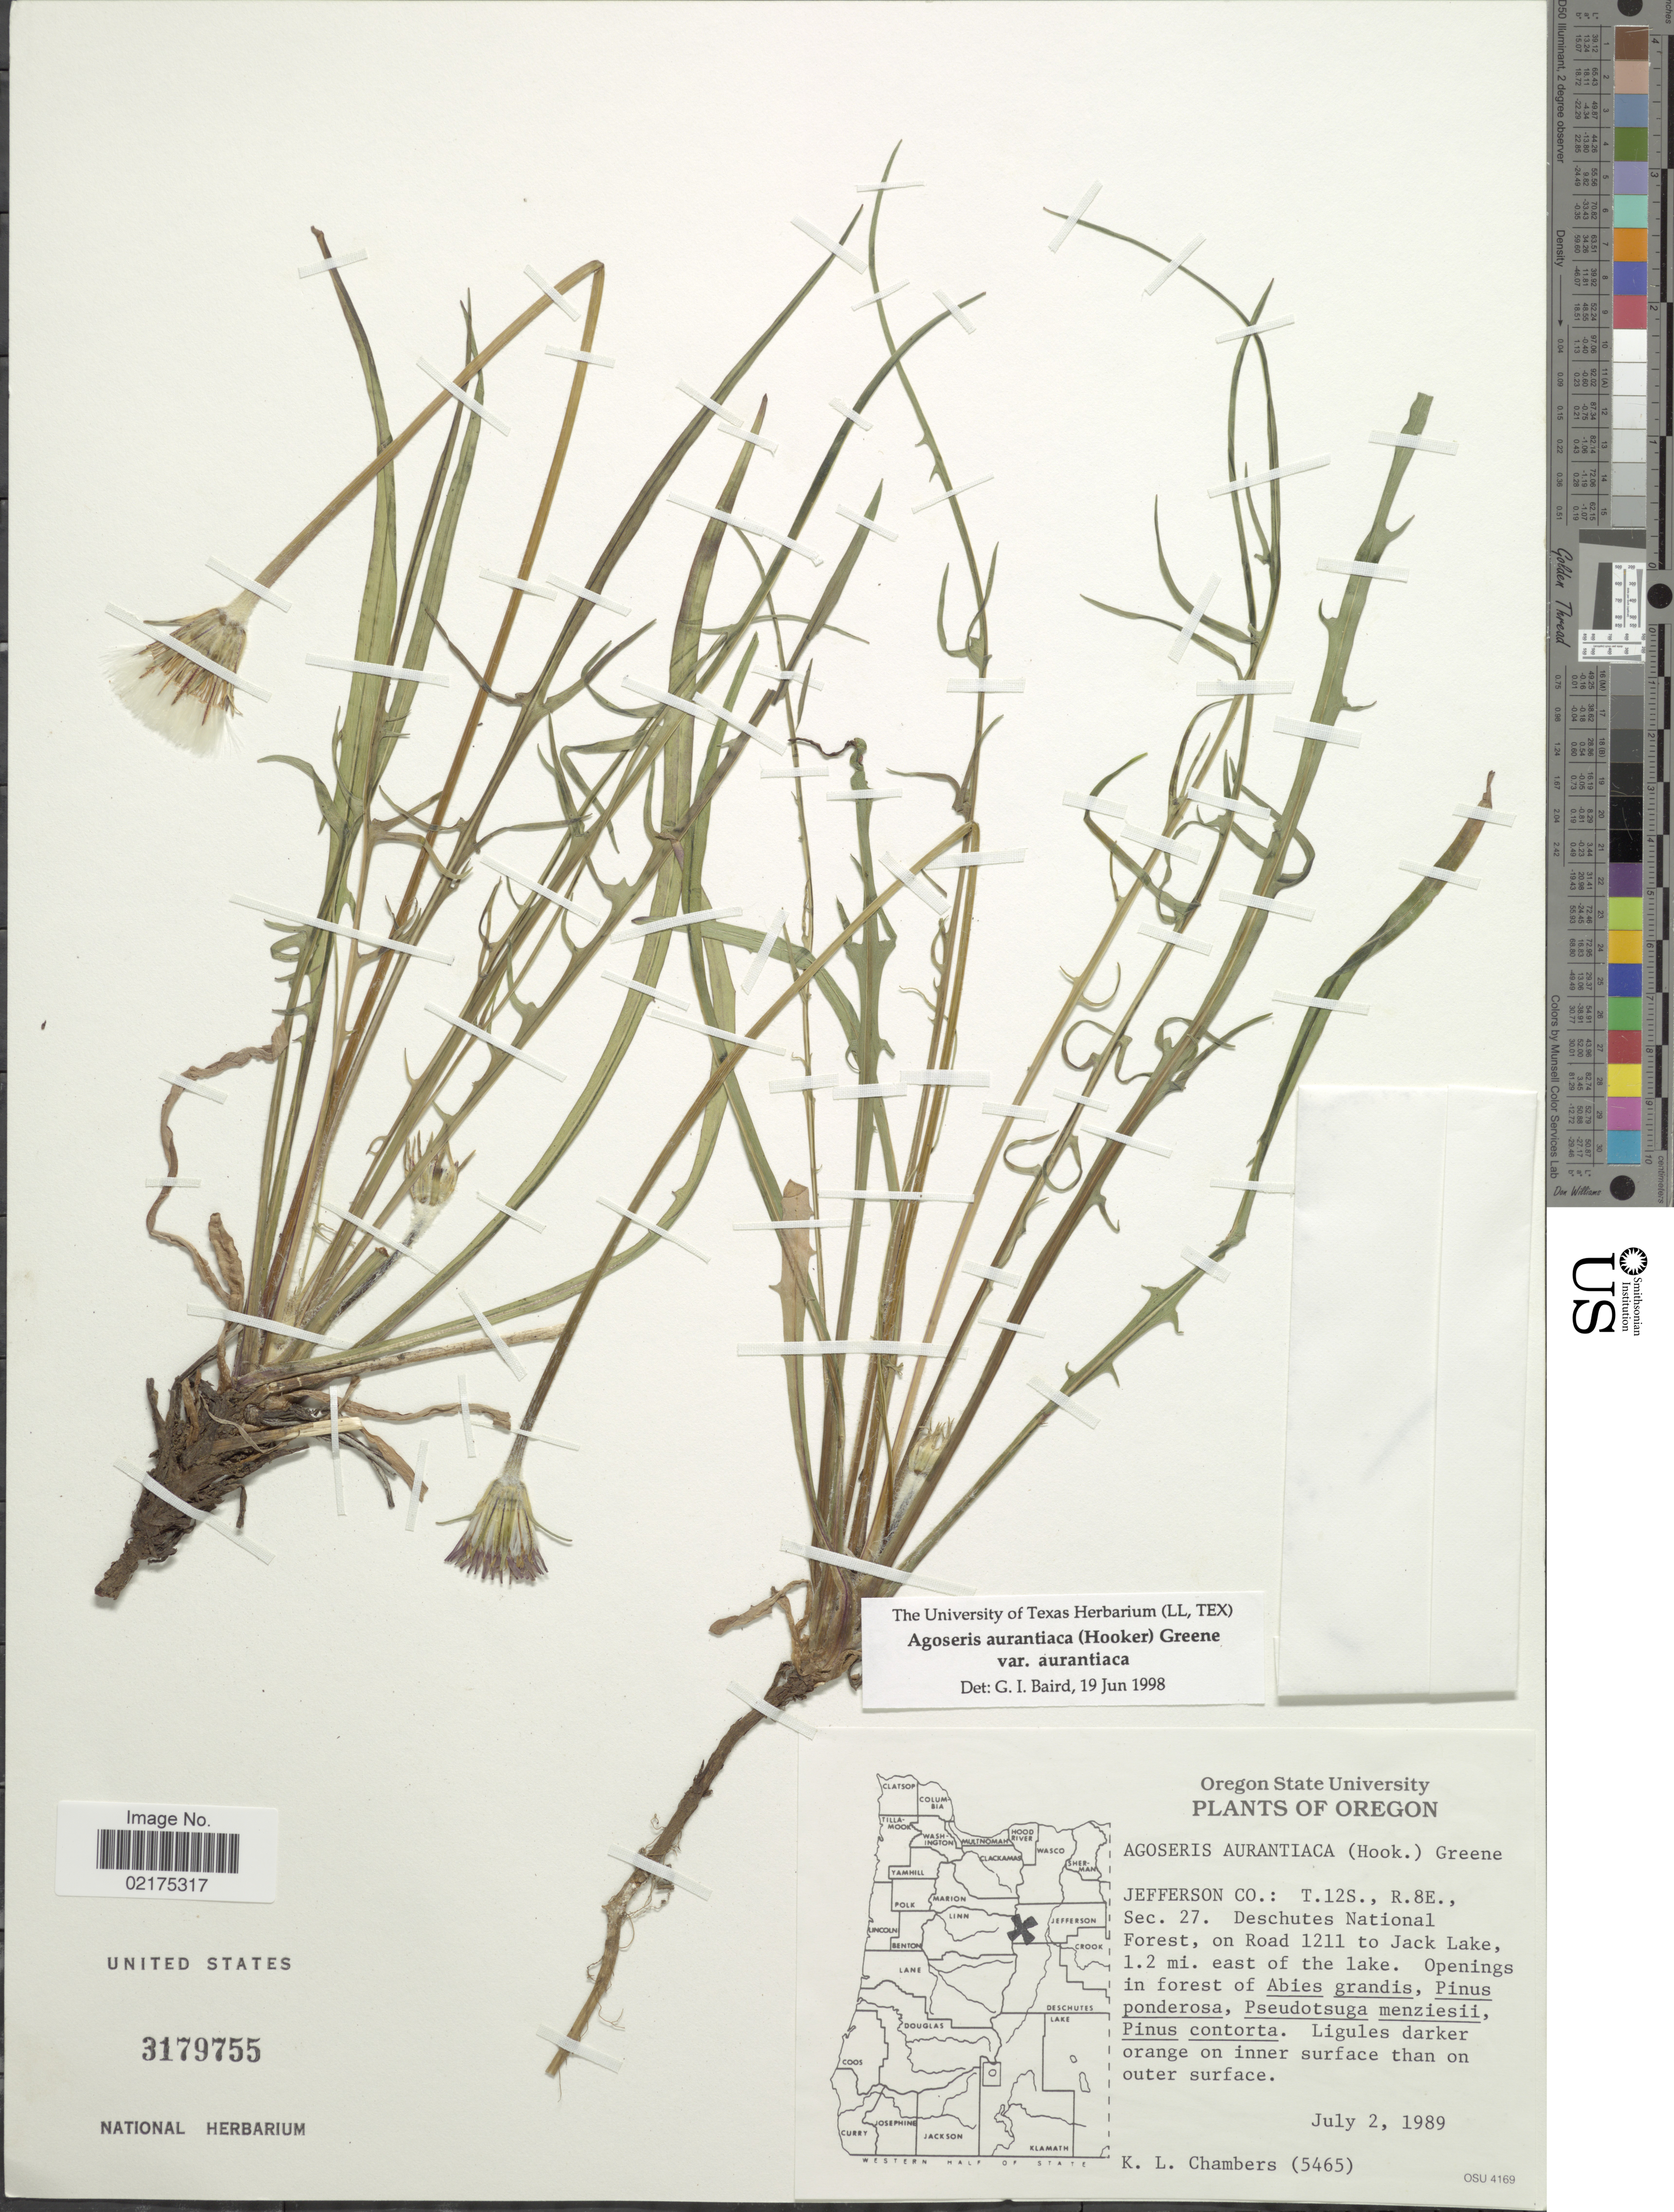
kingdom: Plantae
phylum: Tracheophyta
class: Magnoliopsida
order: Asterales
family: Asteraceae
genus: Agoseris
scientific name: Agoseris aurantiaca var. aurantiaca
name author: (Hook.) Greene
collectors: K. Chambers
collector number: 5465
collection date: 1989-07-02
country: United States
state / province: Oregon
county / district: Jefferson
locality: Jefferson Co.: T12S, R8E, Sec. 27. Deschutes National Forest, on road 1211 to Jack Lake, 1.2 mi. east of the lake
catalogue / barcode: US 3179755